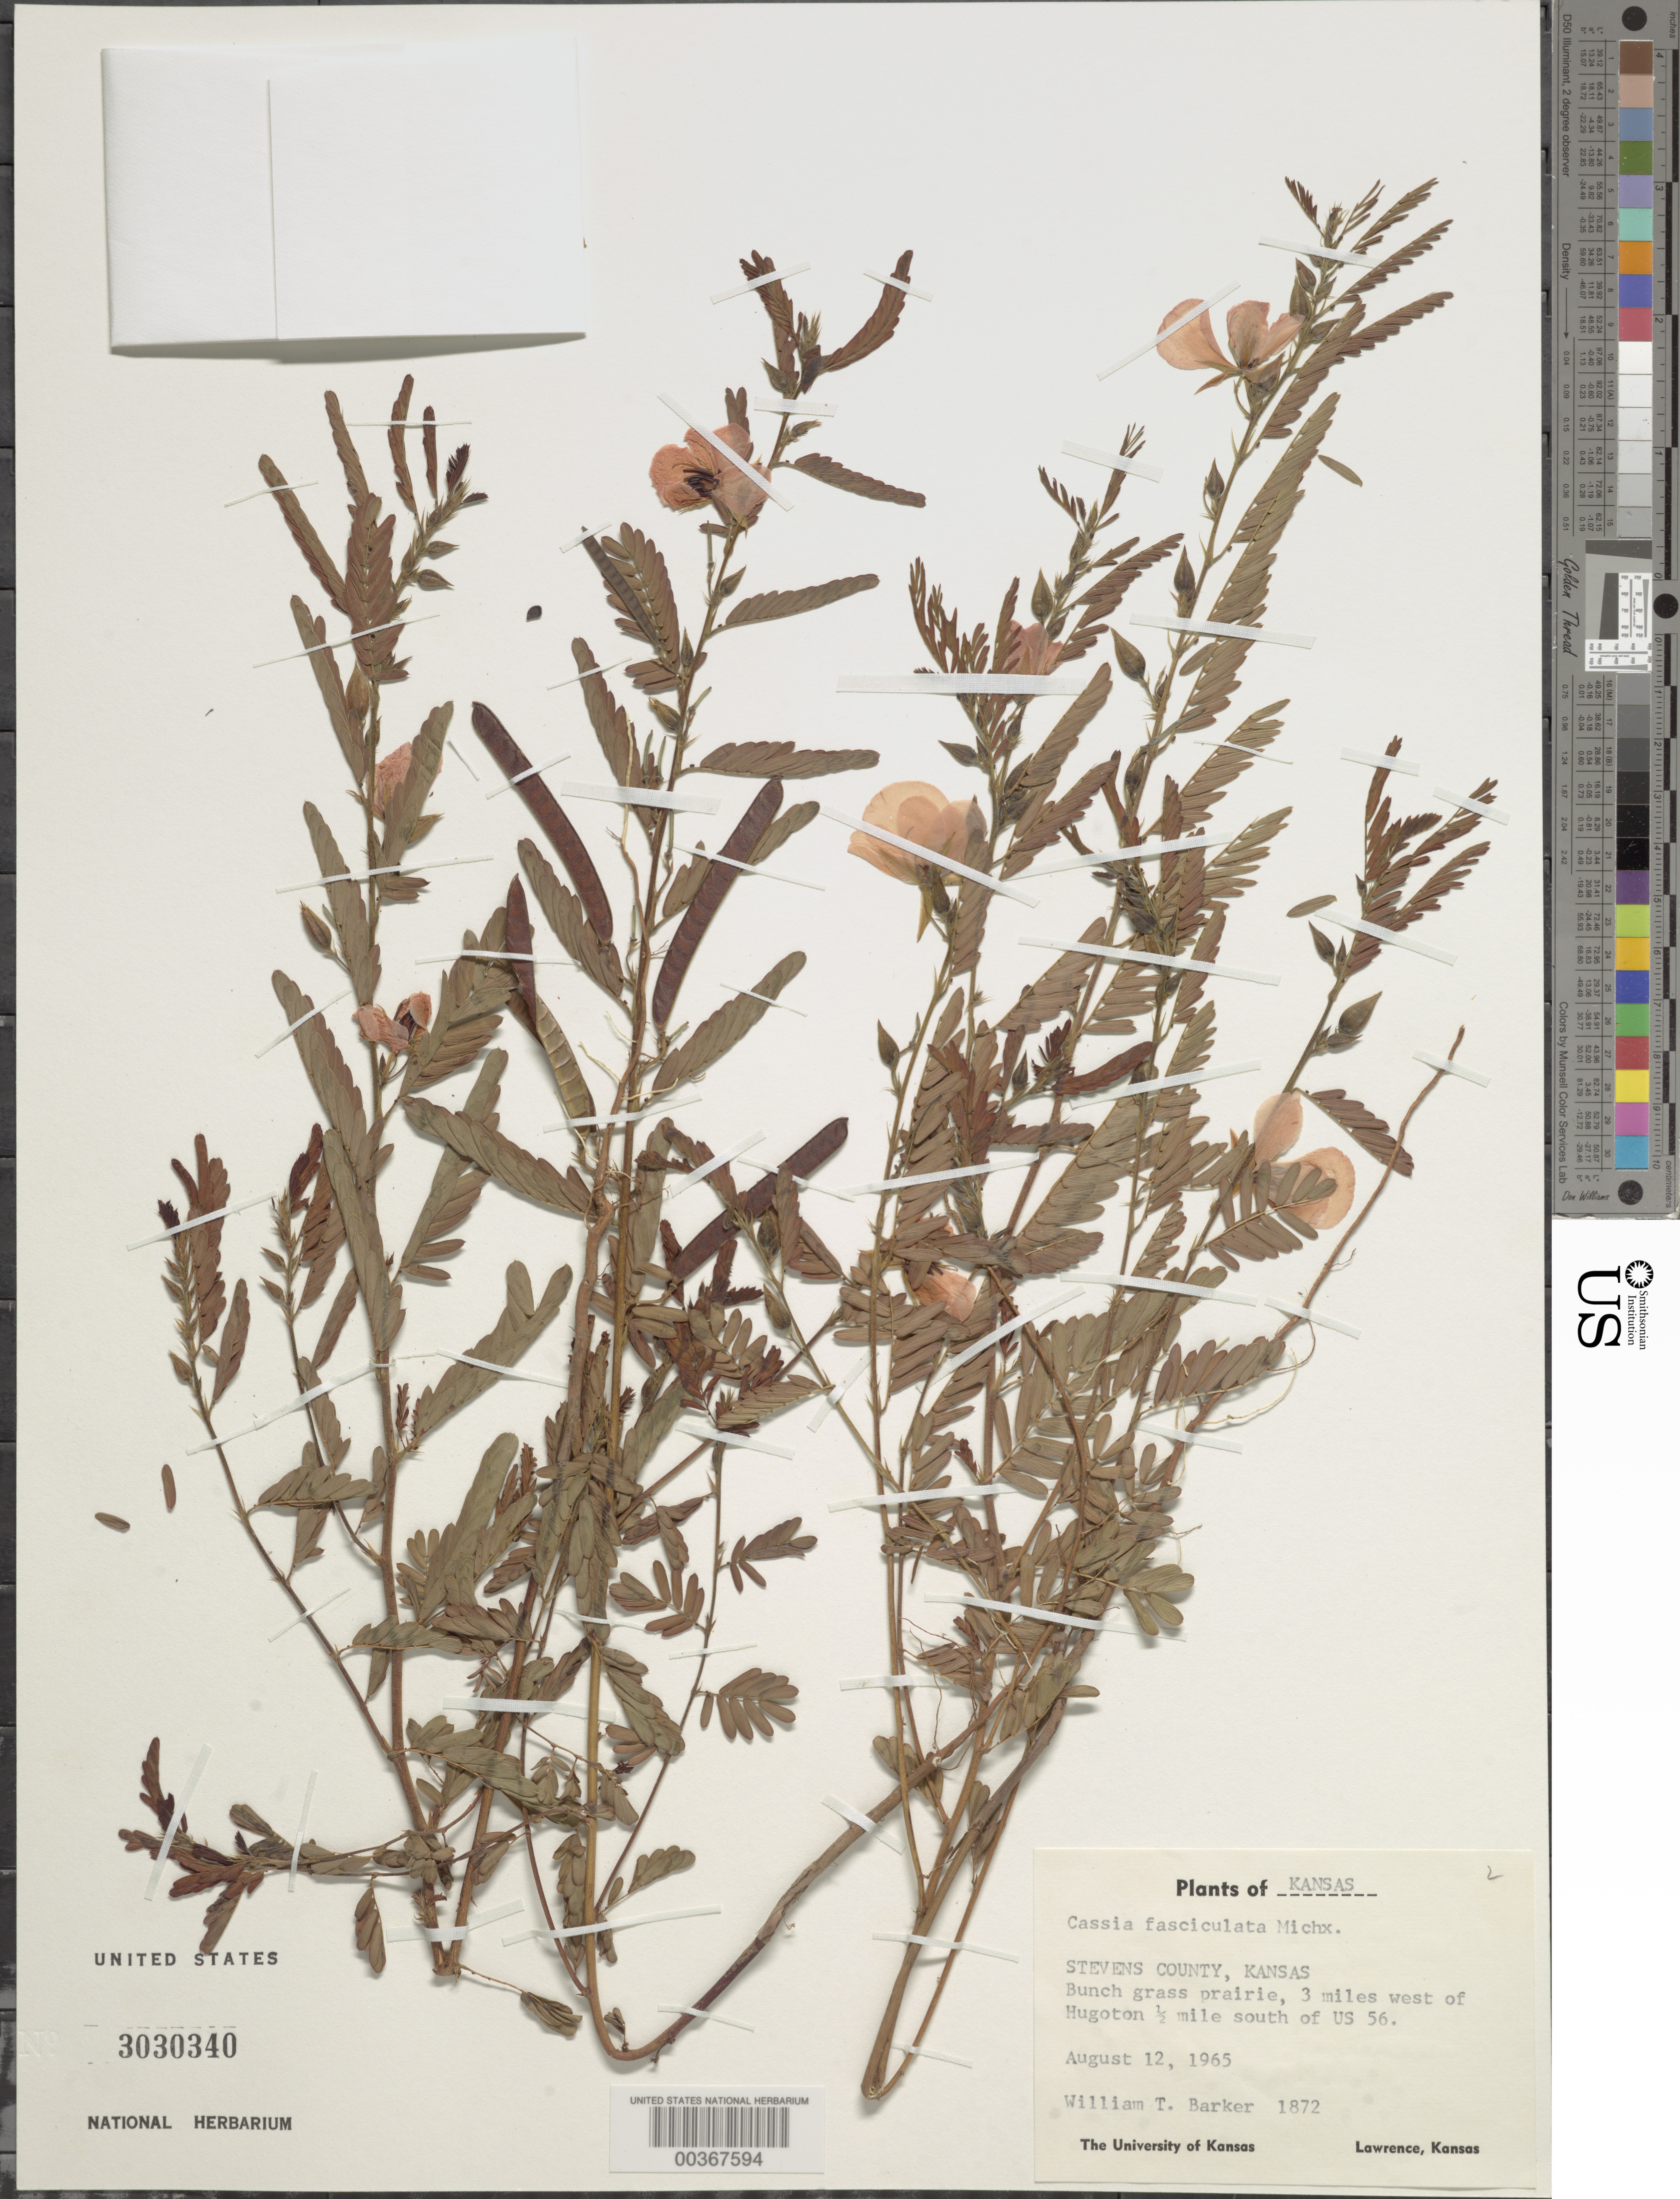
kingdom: Plantae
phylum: Tracheophyta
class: Magnoliopsida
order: Fabales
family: Fabaceae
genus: Chamaecrista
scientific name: Chamaecrista fasciculata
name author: (Michx.) Greene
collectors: W. T. Barker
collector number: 1872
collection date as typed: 12 Aug 1965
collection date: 1965-08-12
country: United States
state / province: Kansas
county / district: Stevens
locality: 3 mi w of hugoton, 0.5 mi s of us 56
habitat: Bunch grass prairie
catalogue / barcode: US 3030340